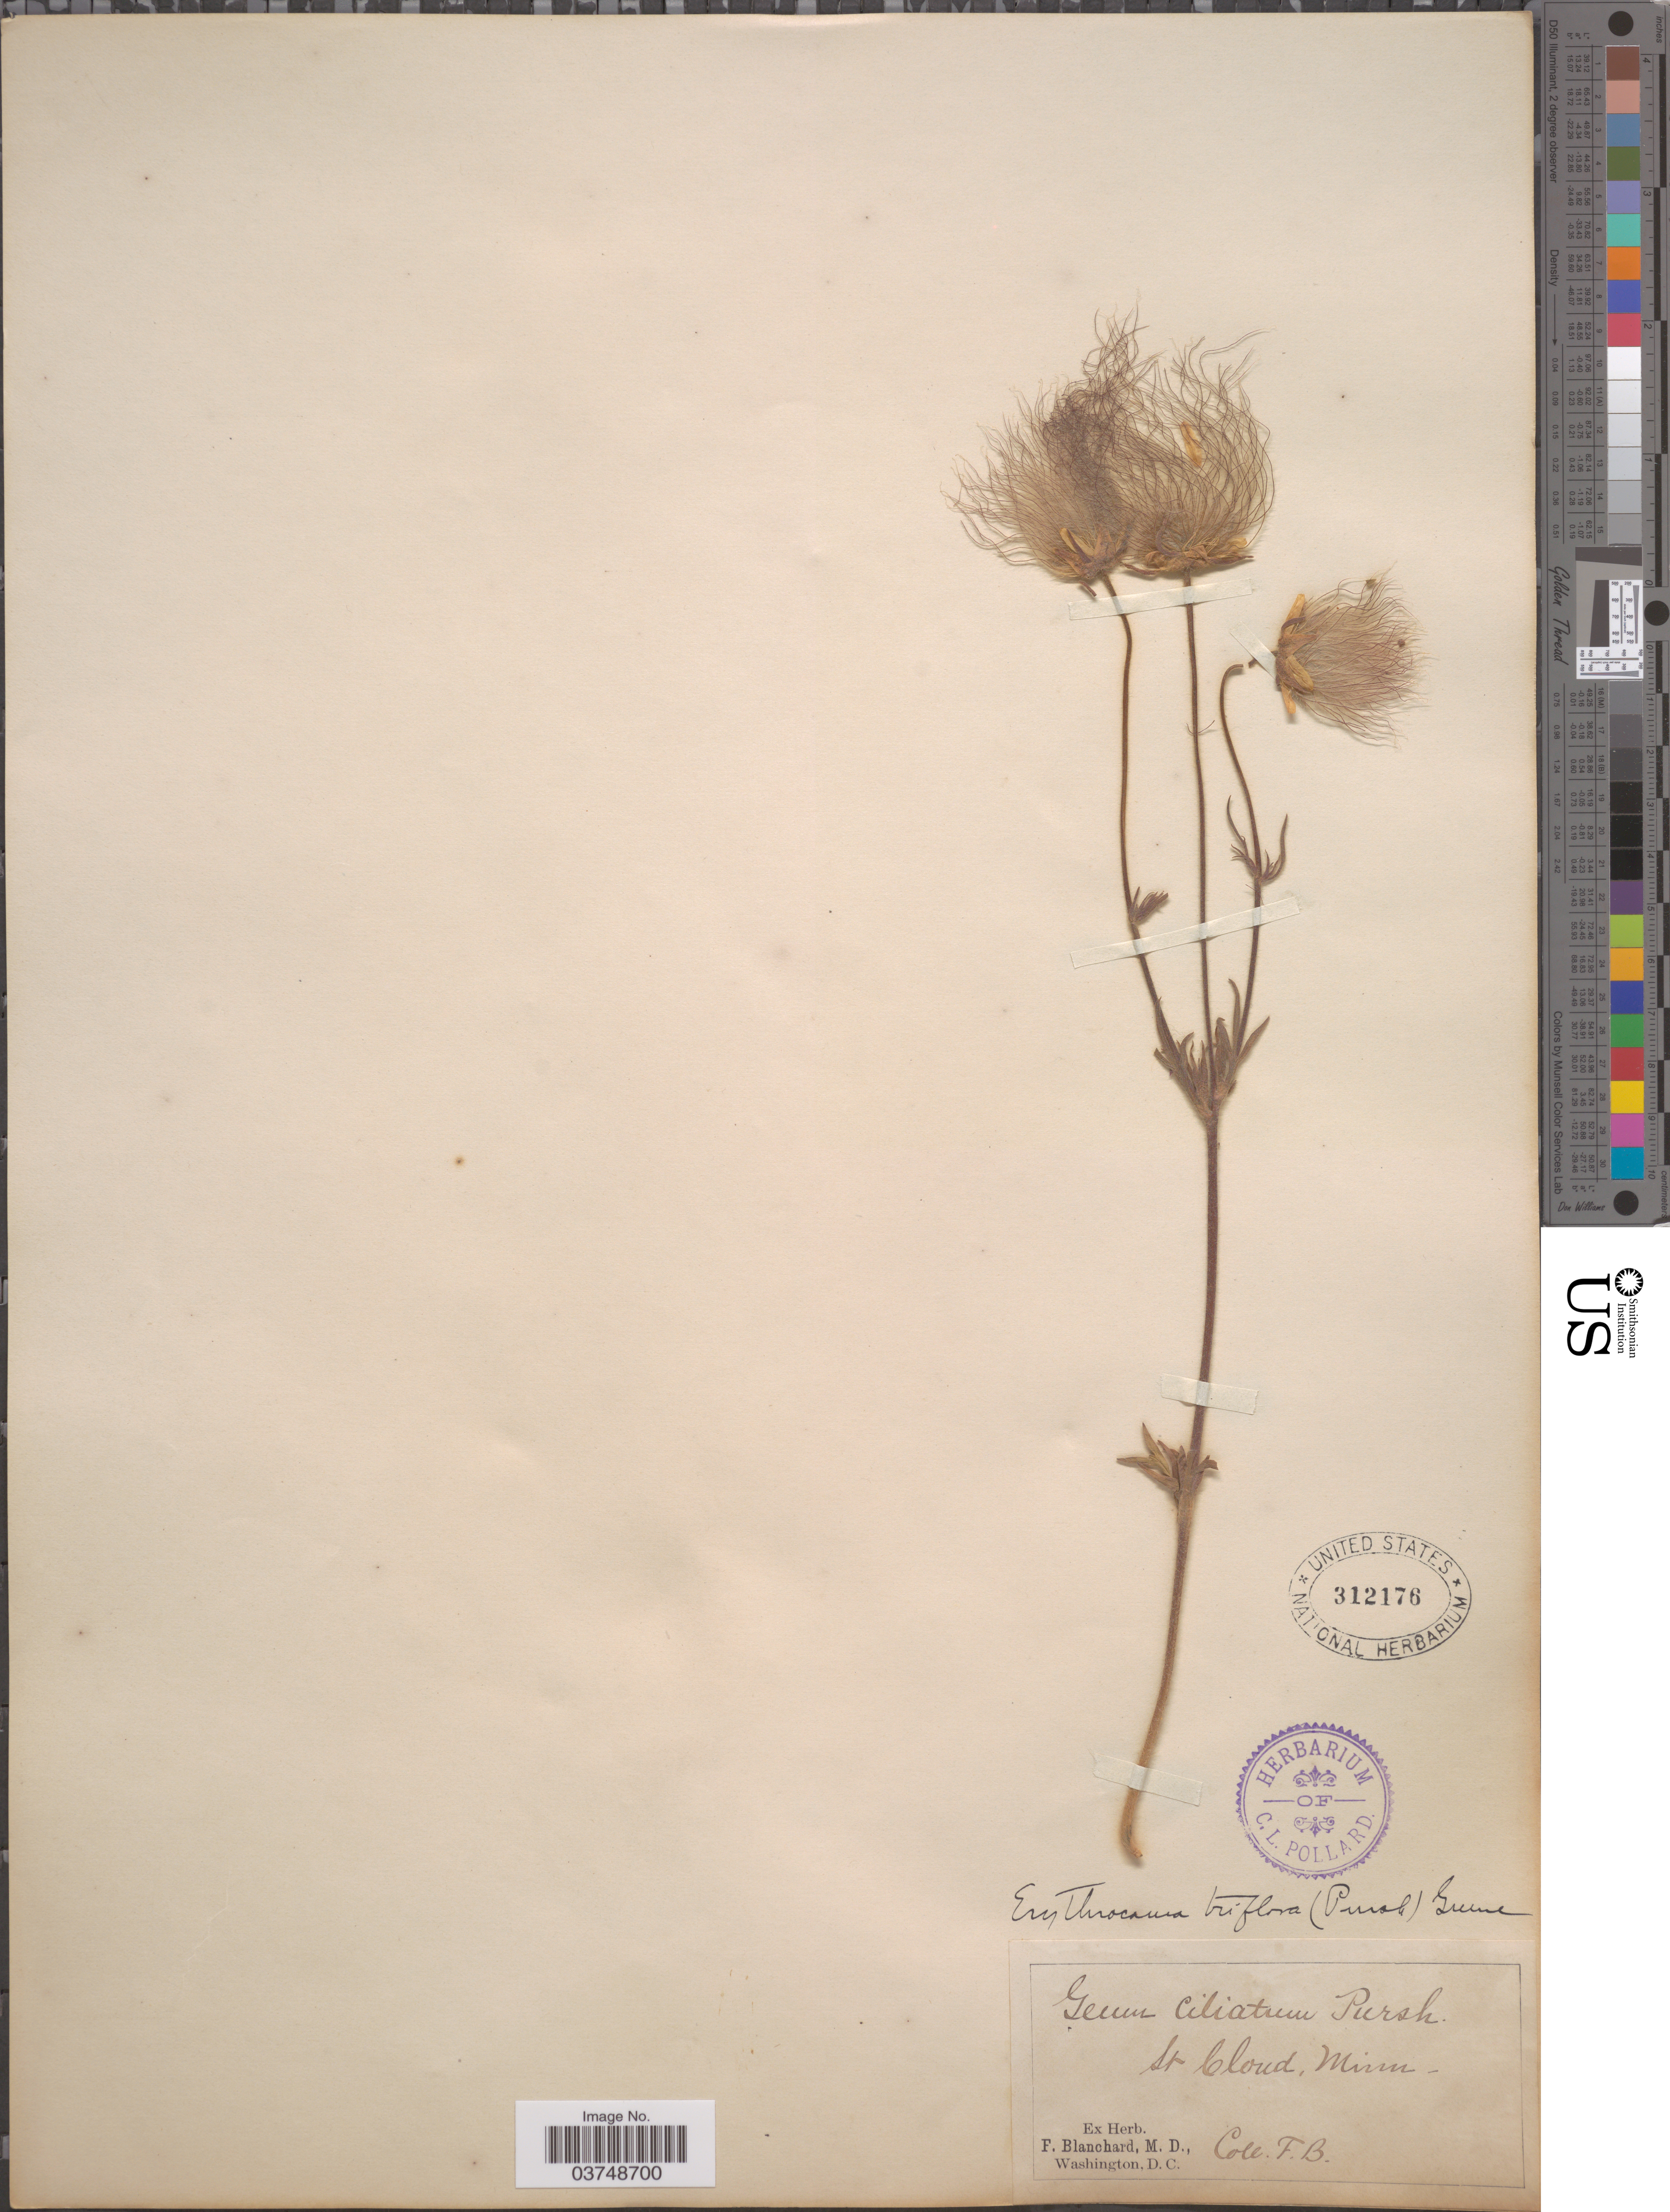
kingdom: Plantae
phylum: Tracheophyta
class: Magnoliopsida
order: Rosales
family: Rosaceae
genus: Geum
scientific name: Geum triflorum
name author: Pursh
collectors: F. Blanchard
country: United States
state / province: Minnesota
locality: St Cloud.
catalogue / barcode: US 312176